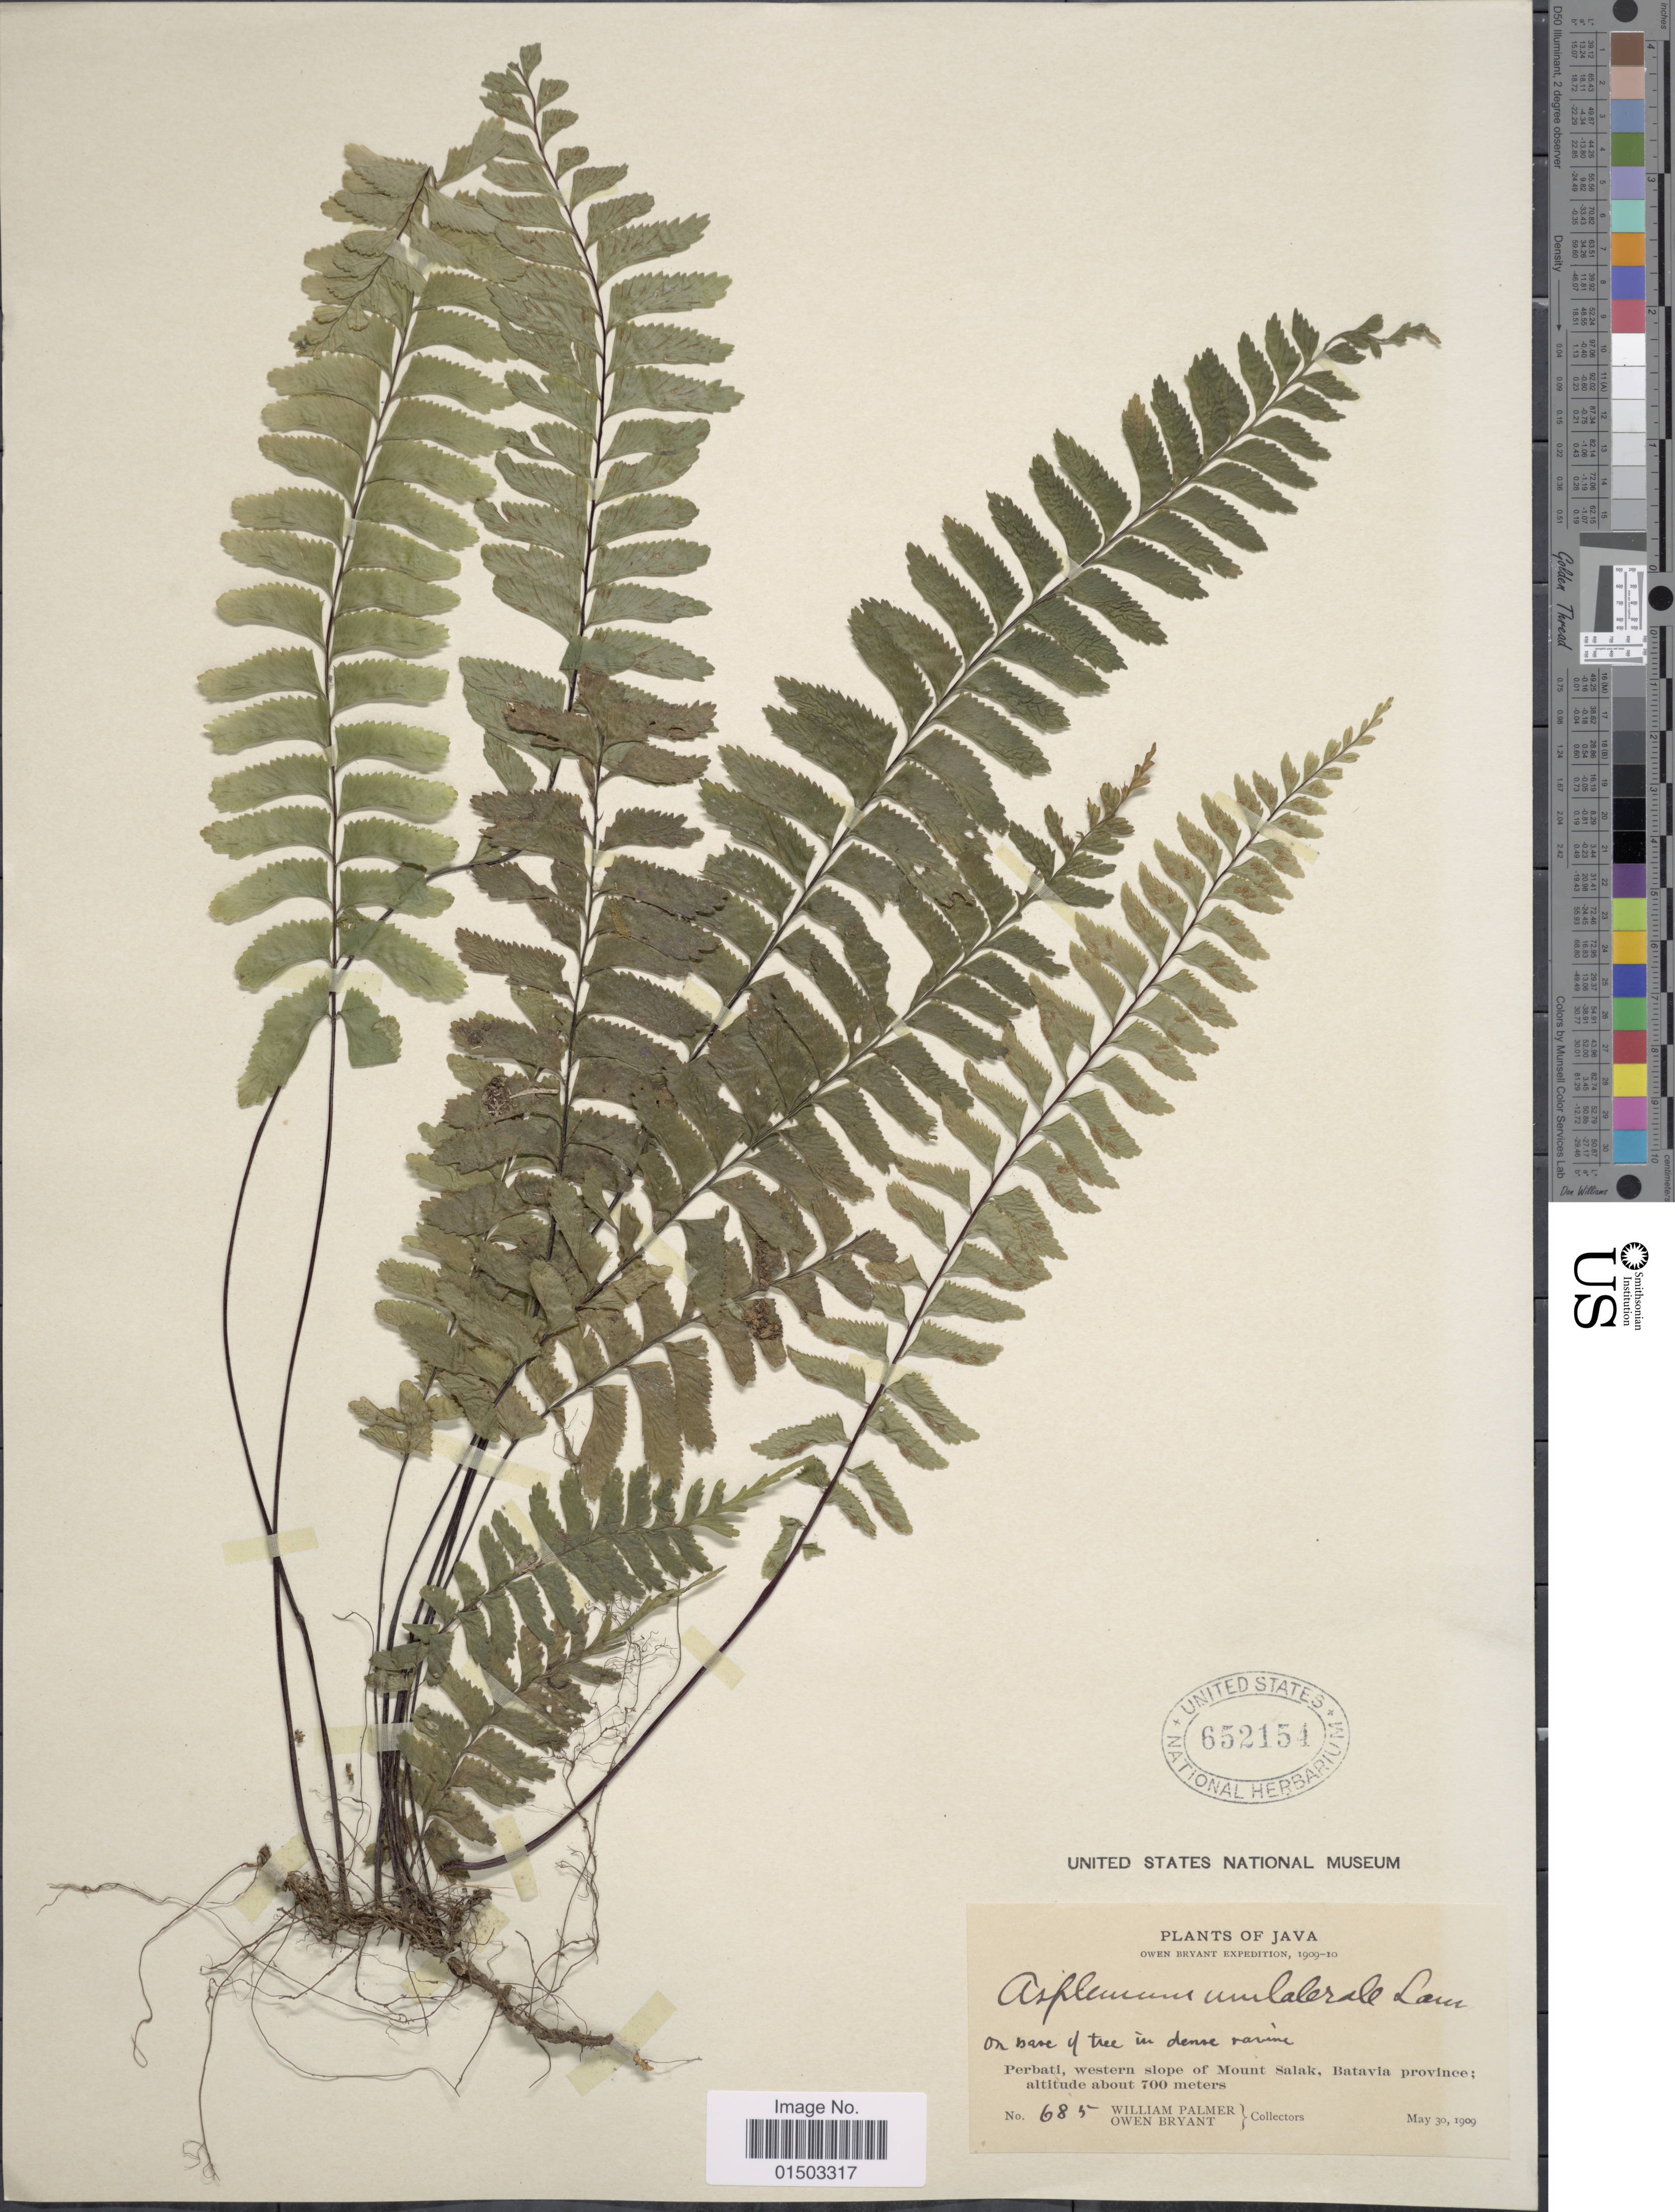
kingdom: Plantae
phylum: Tracheophyta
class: Polypodiopsida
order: Polypodiales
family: Aspleniaceae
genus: Hymenasplenium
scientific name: Hymenasplenium unilaterale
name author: (Lam.) Hayata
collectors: W. Palmer & O. Bryant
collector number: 685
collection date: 1909-05-30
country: Indonesia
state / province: Java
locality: Java. Perbati, western slope of Mount Salak, Batavia province.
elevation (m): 700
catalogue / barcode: US 652154